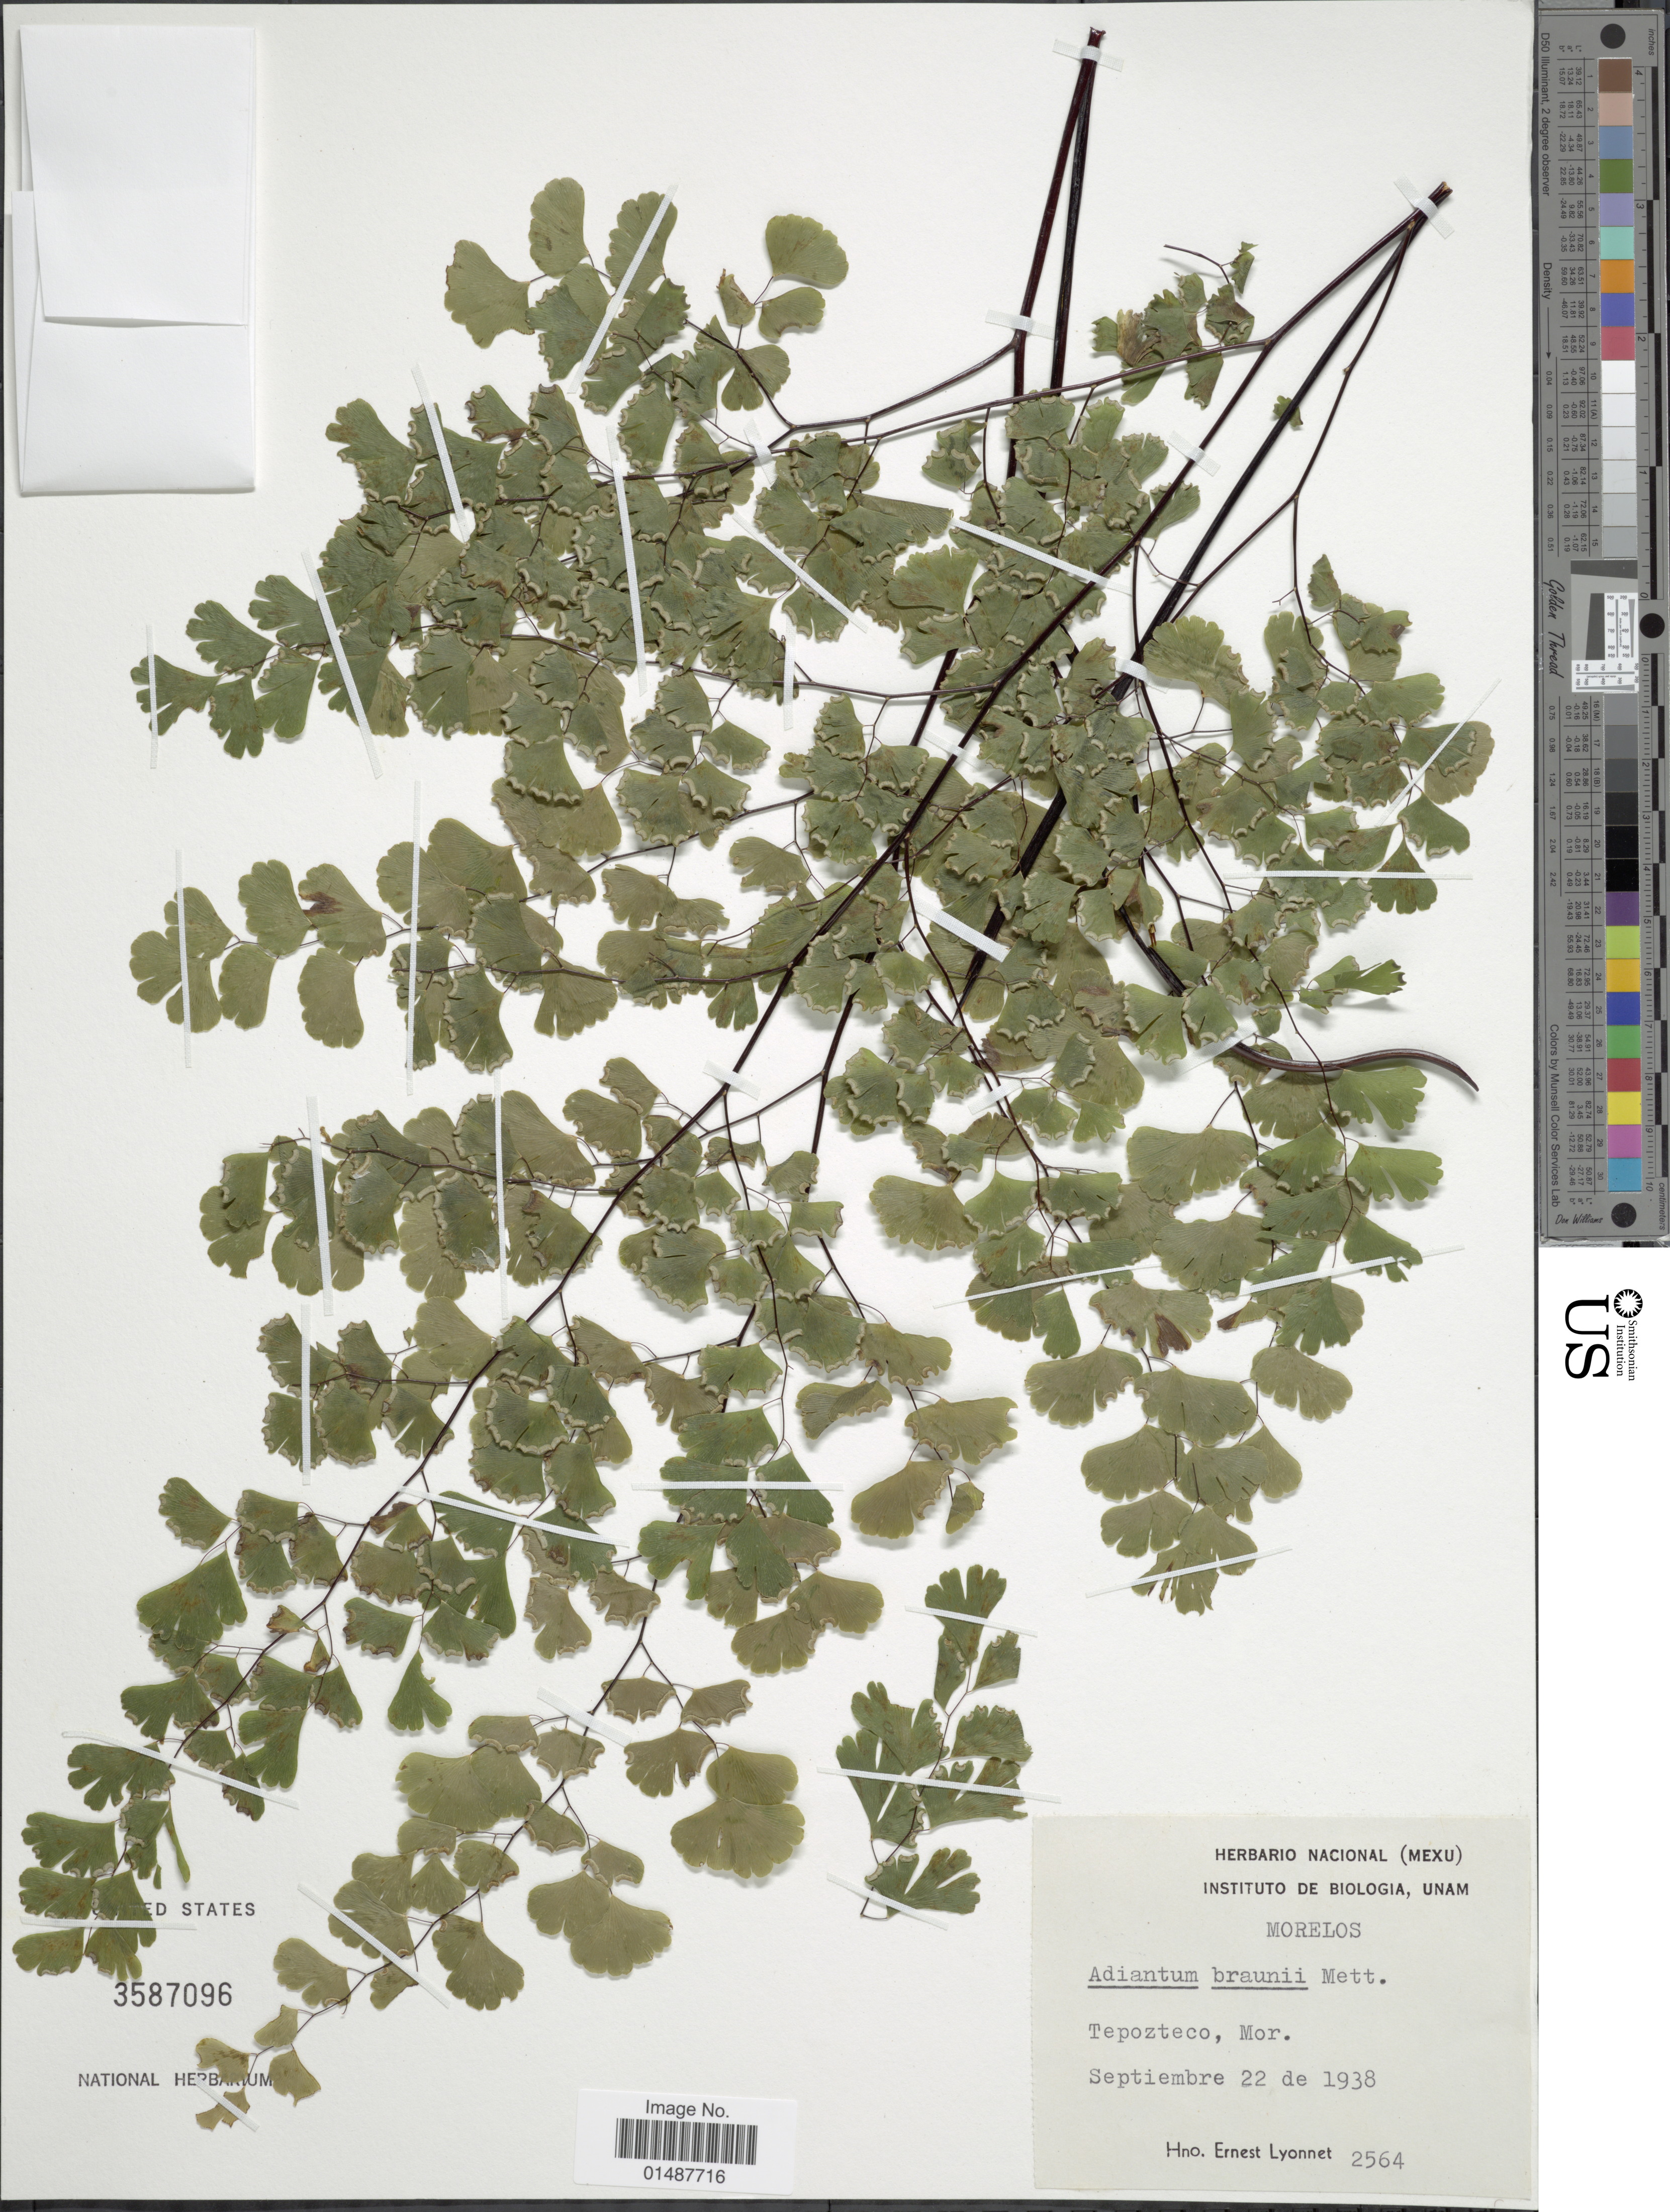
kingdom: Plantae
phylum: Tracheophyta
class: Polypodiopsida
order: Polypodiales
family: Pteridaceae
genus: Adiantum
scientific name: Adiantum braunii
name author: Mett. ex Kuhn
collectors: E. Lyonnet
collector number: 2564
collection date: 1938-09-22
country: Mexico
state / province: Morelos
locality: Tepozteco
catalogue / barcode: US 3587096